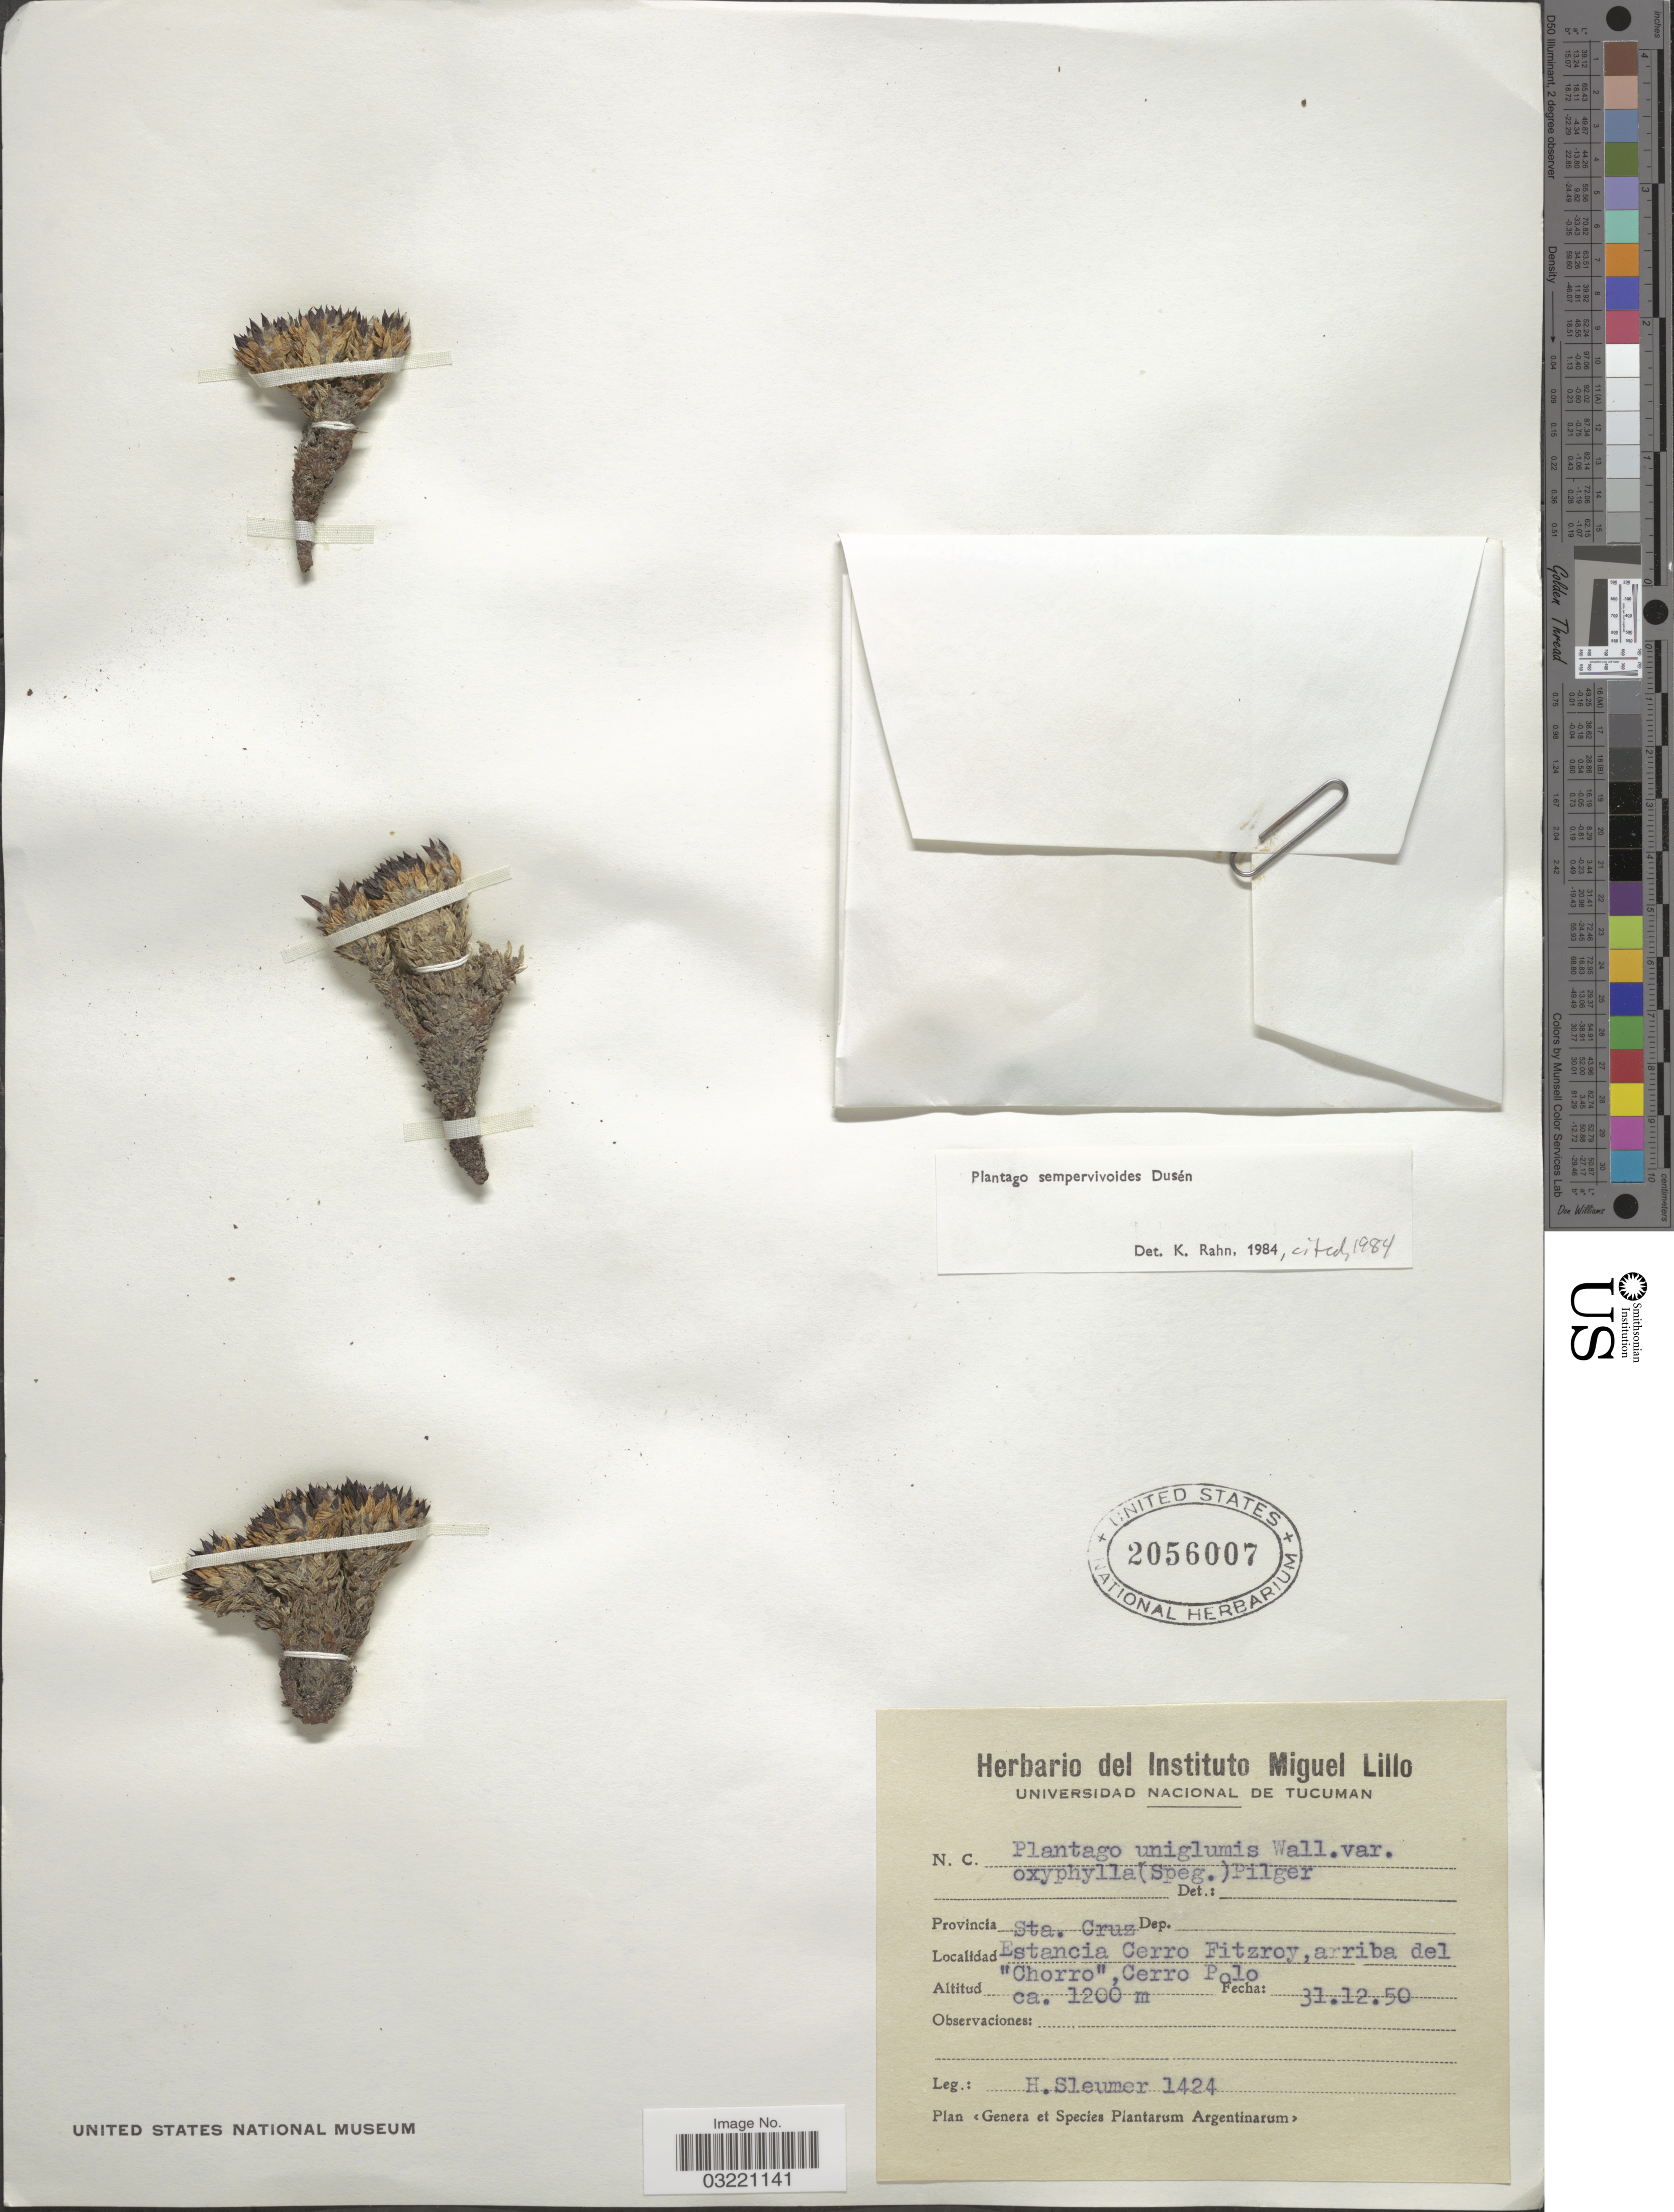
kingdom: Plantae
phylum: Tracheophyta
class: Magnoliopsida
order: Lamiales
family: Plantaginaceae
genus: Plantago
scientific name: Plantago sempervivoides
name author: Dusén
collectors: H. O. Sleumer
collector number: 1424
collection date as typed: Transcribed d/m/y: 31/12/50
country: Argentina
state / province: Santa Cruz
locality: Estancia Cerro Fritzroy, arriba del "Chorro", Cerro Polo.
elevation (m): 1200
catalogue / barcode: US 2056007